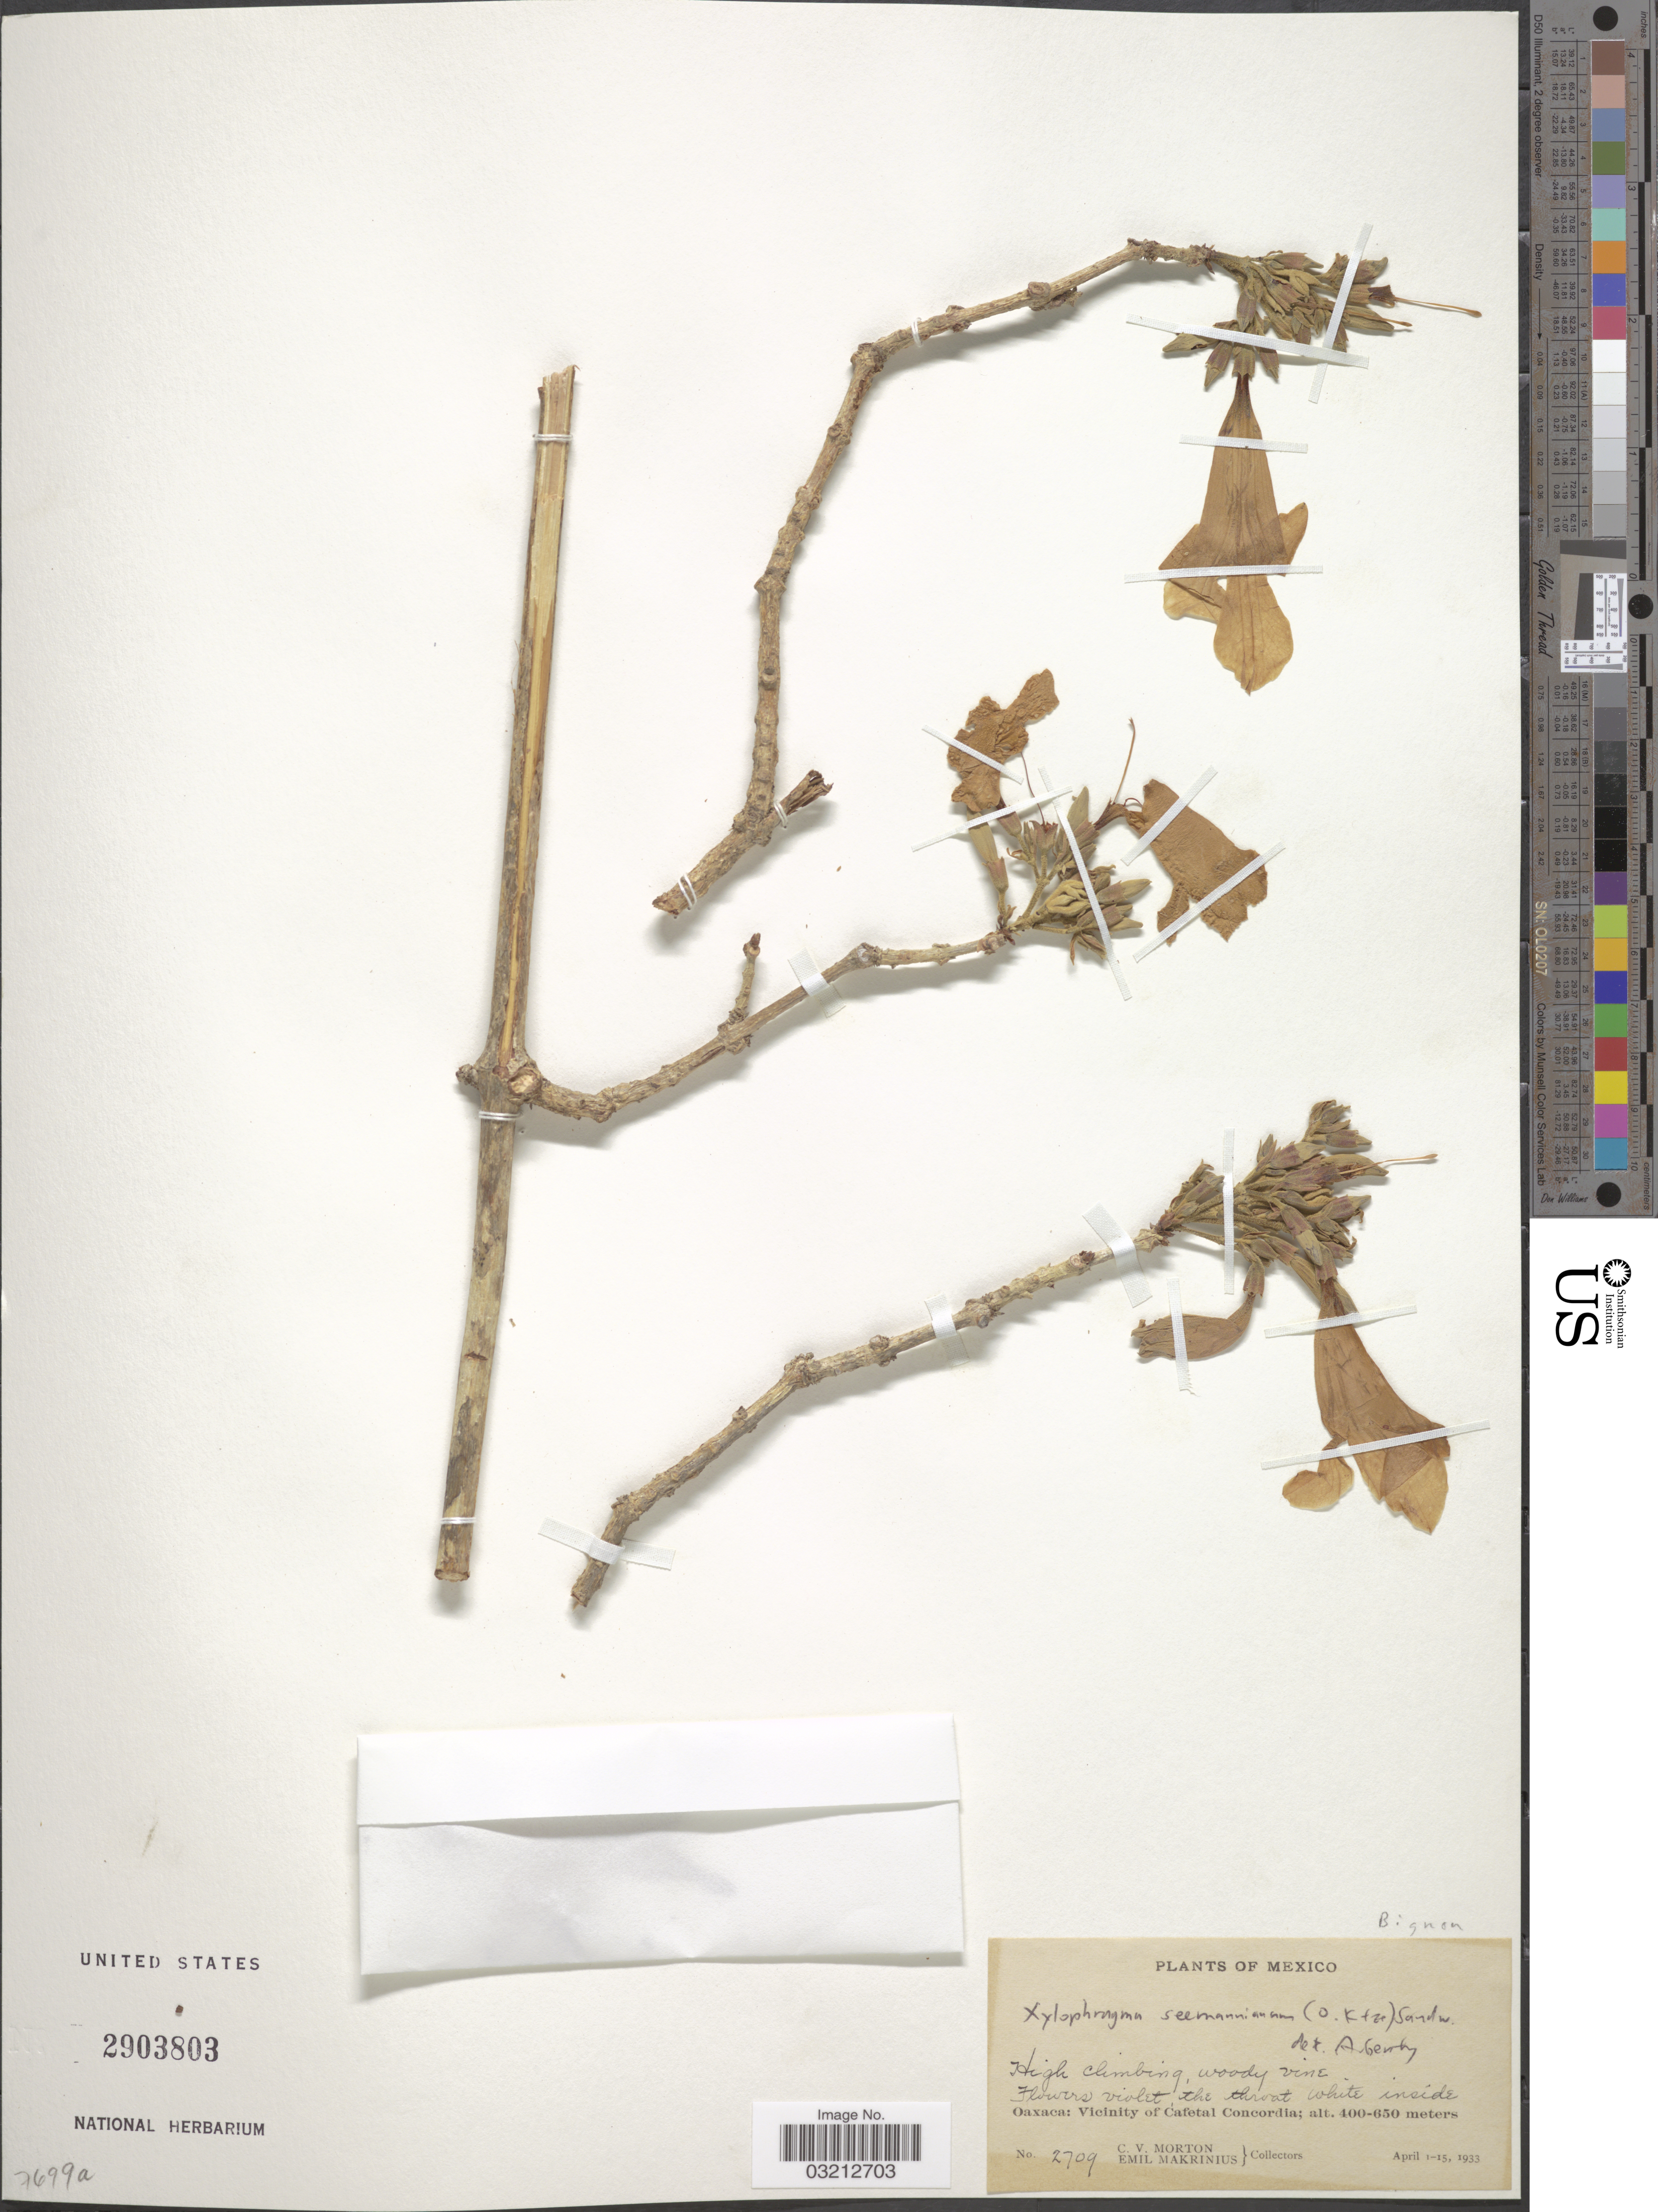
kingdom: Plantae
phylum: Tracheophyta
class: Magnoliopsida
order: Lamiales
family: Bignoniaceae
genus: Xylophragma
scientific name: Xylophragma seemannianum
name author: (Kuntze) Sandwith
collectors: C. V. Morton & E. Makrinius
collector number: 2709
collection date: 1933-04-01/1933-04-15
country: Mexico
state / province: Oaxaca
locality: Vicinity of Cafetal Concordia.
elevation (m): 400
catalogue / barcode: US 2903803